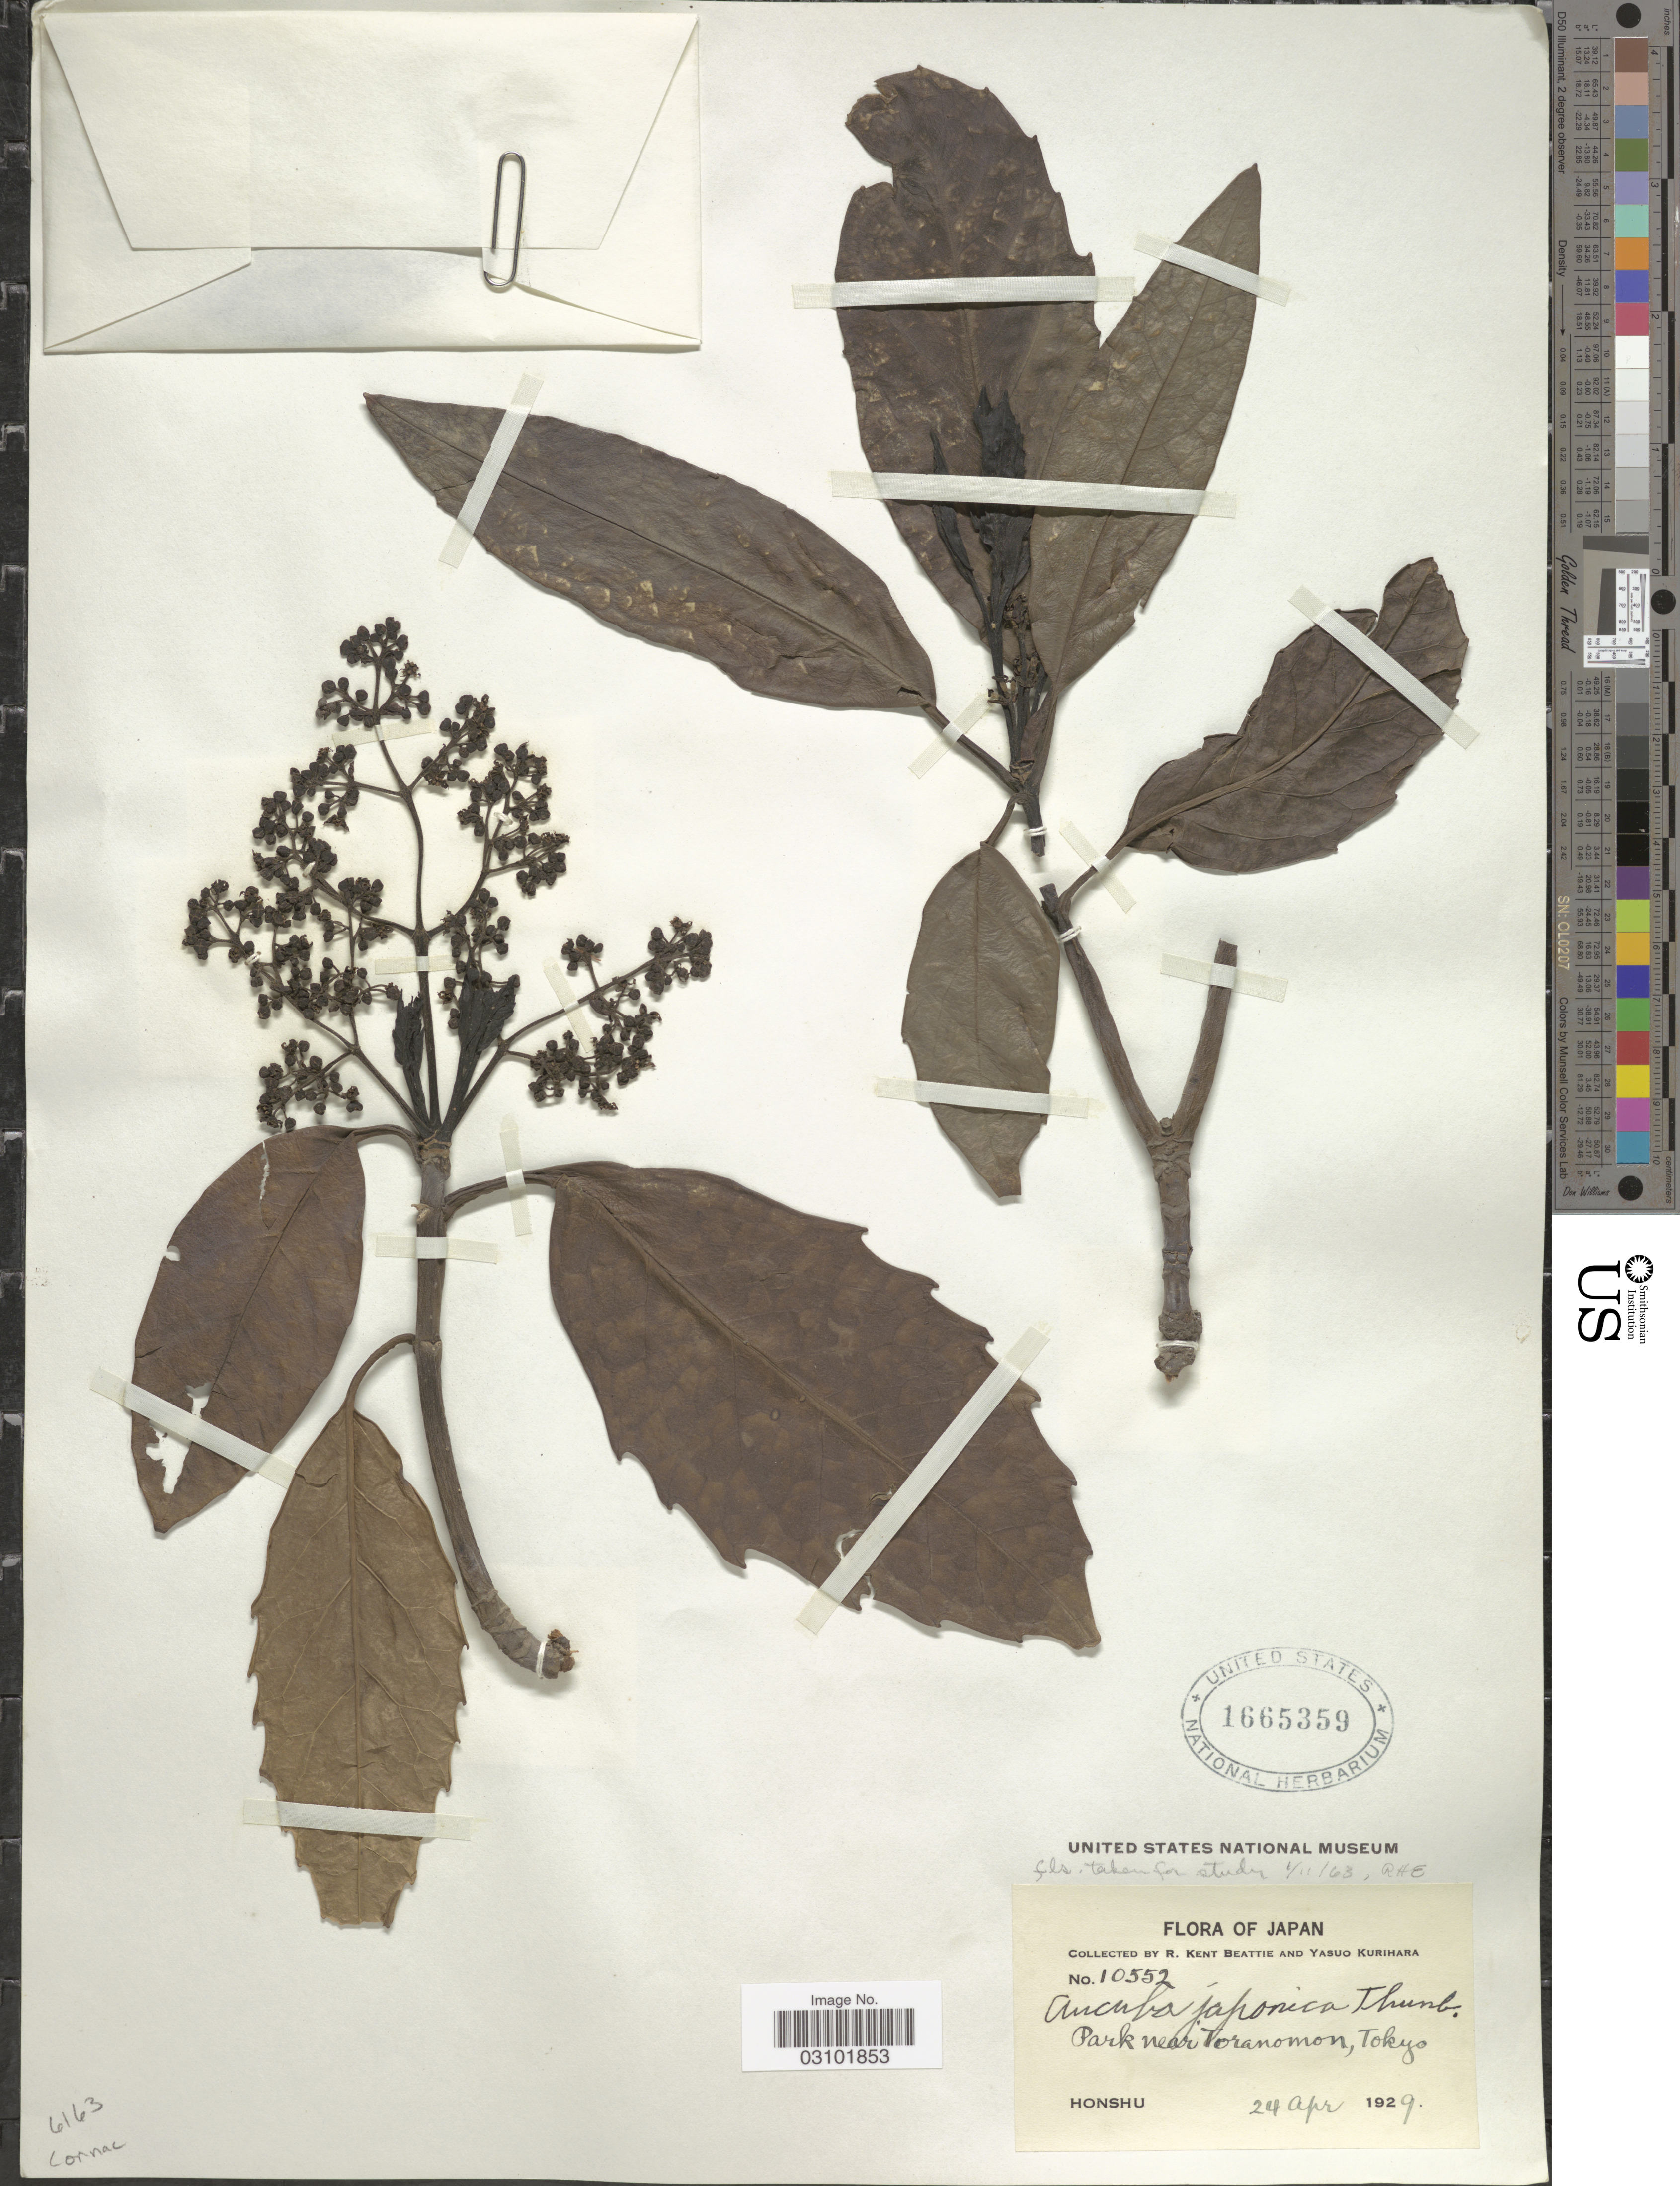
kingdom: Plantae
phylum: Tracheophyta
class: Magnoliopsida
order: Garryales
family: Garryaceae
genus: Aucuba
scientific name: Aucuba japonica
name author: Thunb.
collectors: R. K. Beattie & Y. Kurihara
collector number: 10552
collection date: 1929-04-24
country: Japan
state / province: Tokyo, Federal City of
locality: Park near Toranomon, Tokyo. Honshu.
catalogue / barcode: US 1665359